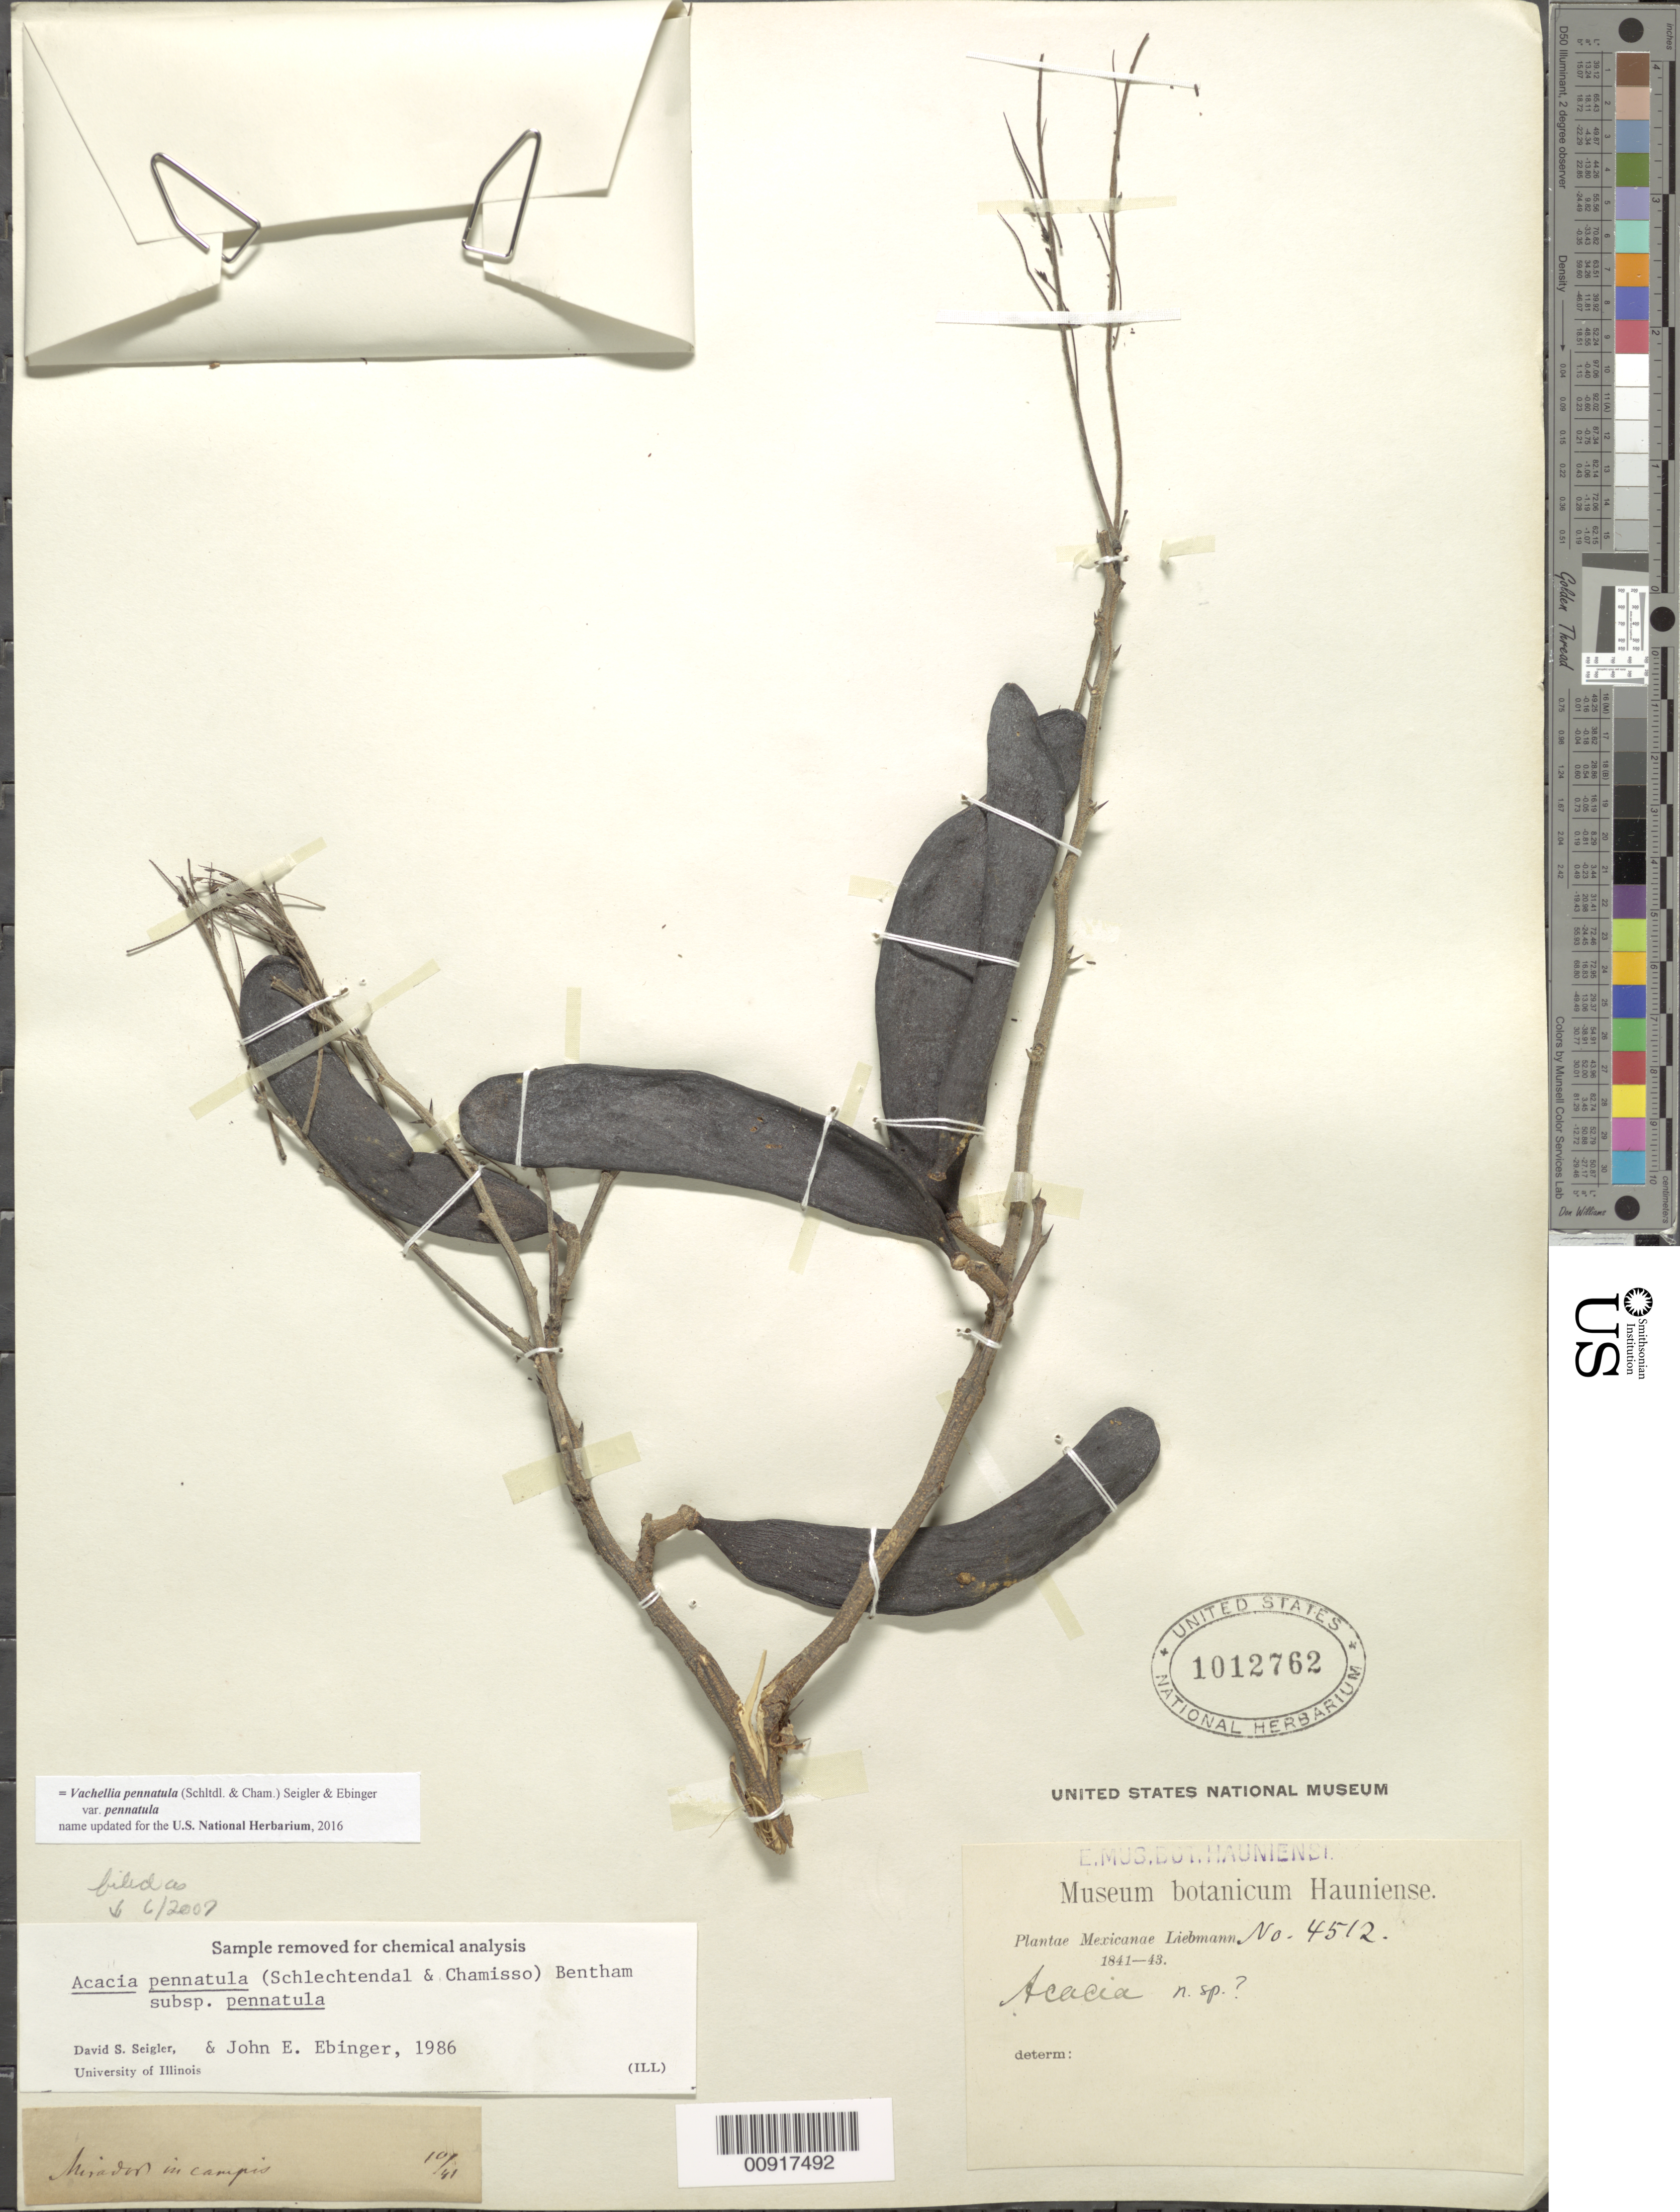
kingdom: Plantae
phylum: Tracheophyta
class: Magnoliopsida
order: Fabales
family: Fabaceae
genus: Vachellia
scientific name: Vachellia pennatula var. pennatula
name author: (Schltdl. & Cham.) Seigler & Ebinger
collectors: F. M. Liebmann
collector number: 4512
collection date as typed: Oct 1841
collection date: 1841-10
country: Mexico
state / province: Veracruz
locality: Mirador.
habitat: In campis.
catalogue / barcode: US 1012762